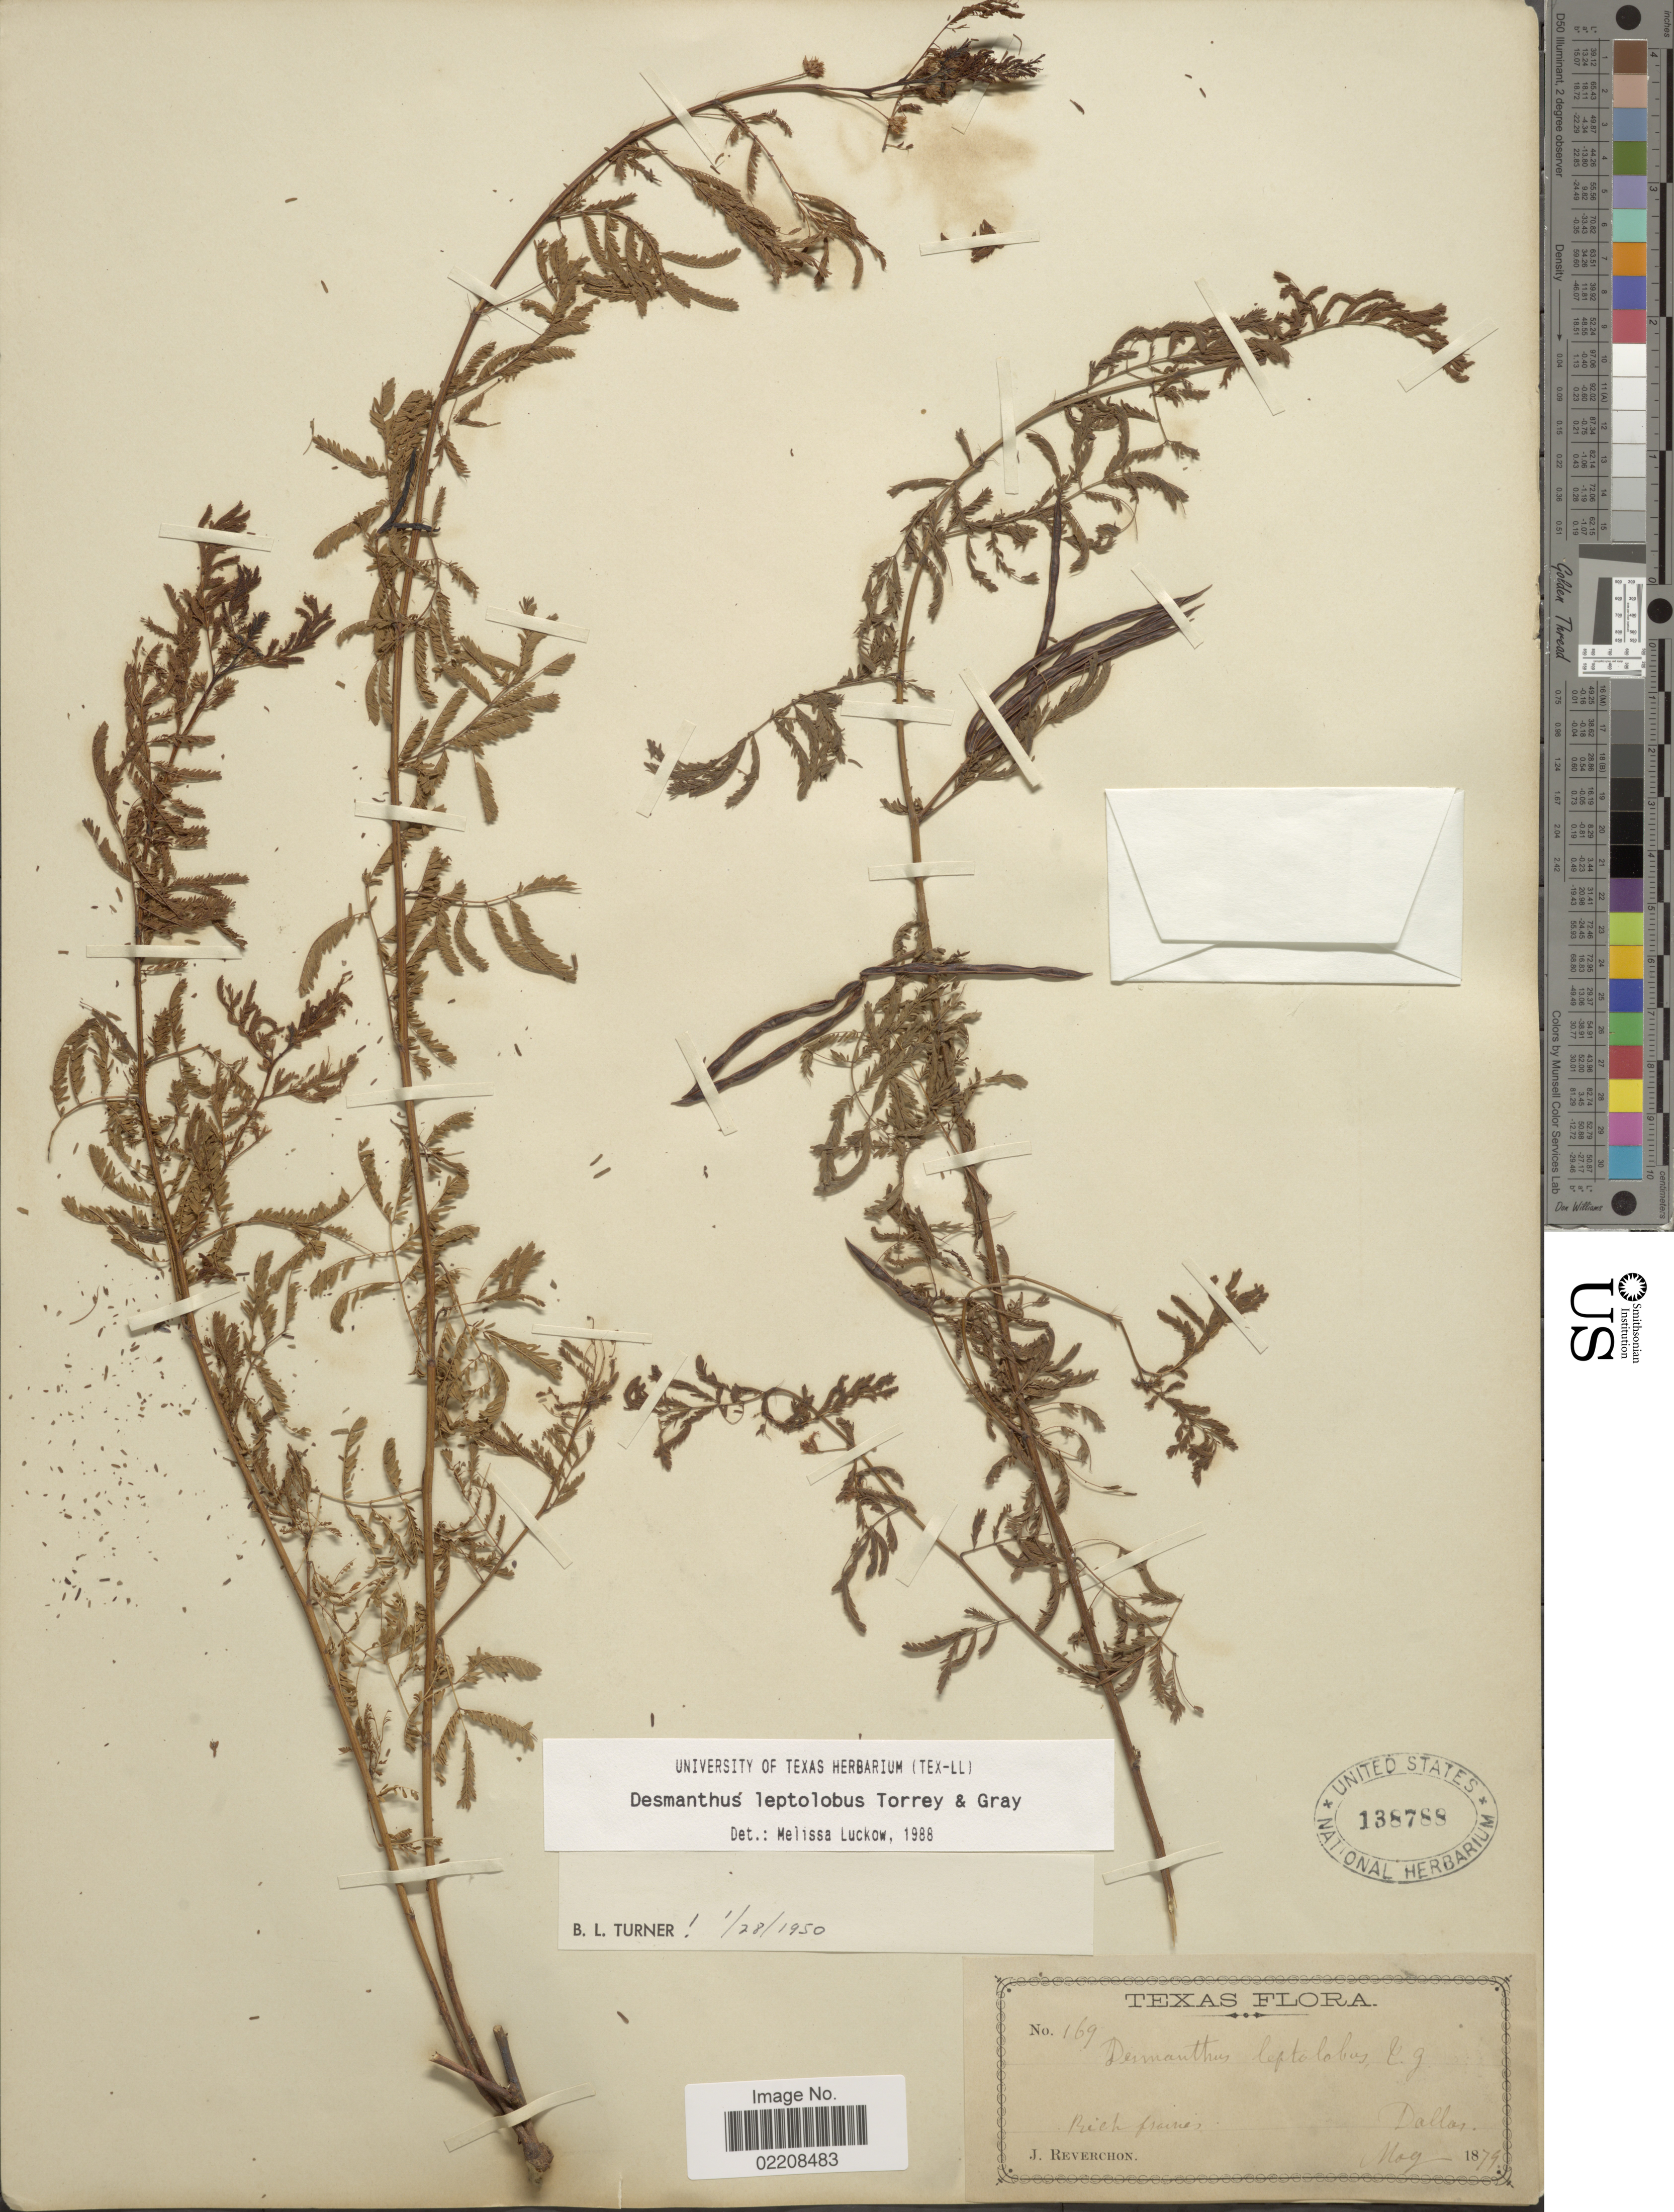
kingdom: Plantae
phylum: Tracheophyta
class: Magnoliopsida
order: Fabales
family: Fabaceae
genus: Desmanthus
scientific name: Desmanthus leptolobus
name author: Torr. & A. Gray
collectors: J. Reverchon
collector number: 169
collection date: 1879-05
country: United States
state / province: Texas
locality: Rich prairies, Dallas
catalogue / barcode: US 138788